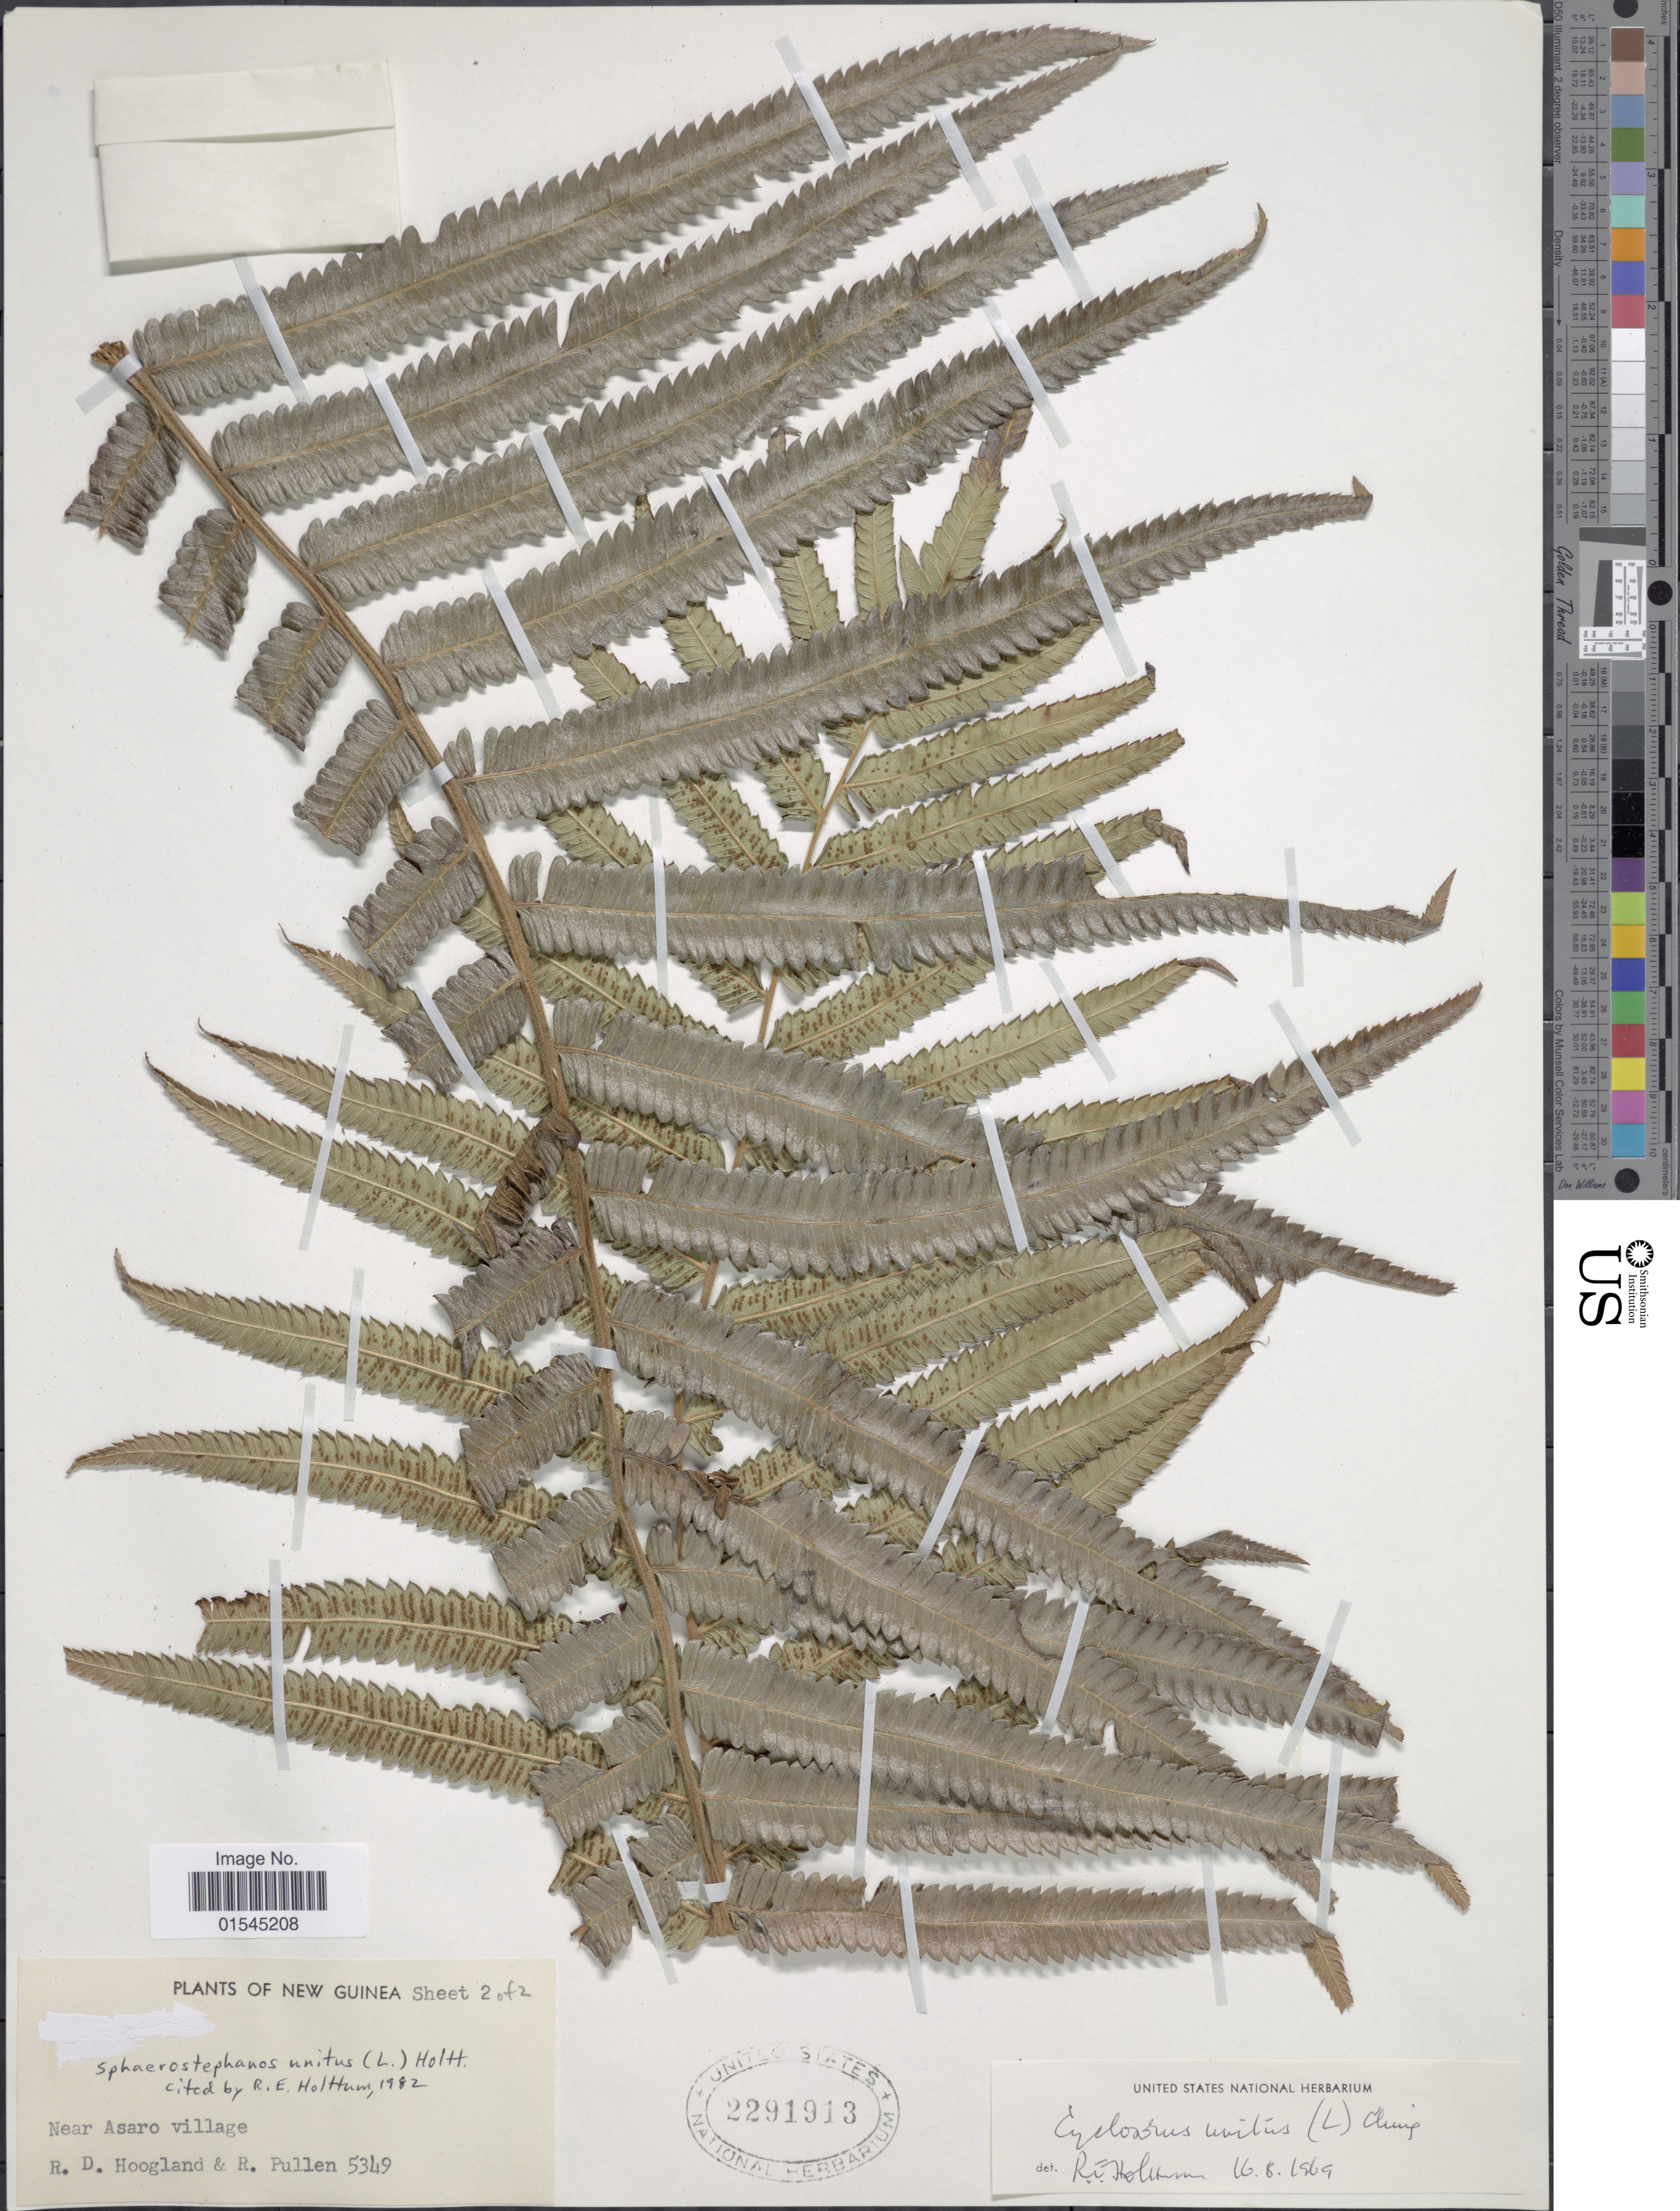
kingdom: Plantae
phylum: Tracheophyta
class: Polypodiopsida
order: Polypodiales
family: Thelypteridaceae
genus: Sphaerostephanos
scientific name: Sphaerostephanos unitus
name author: (L.) Holttum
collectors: R. D. Hoogland & R. Pullen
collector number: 5349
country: Papua New Guinea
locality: New Guinea, near Asaro village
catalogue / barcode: US 2291913